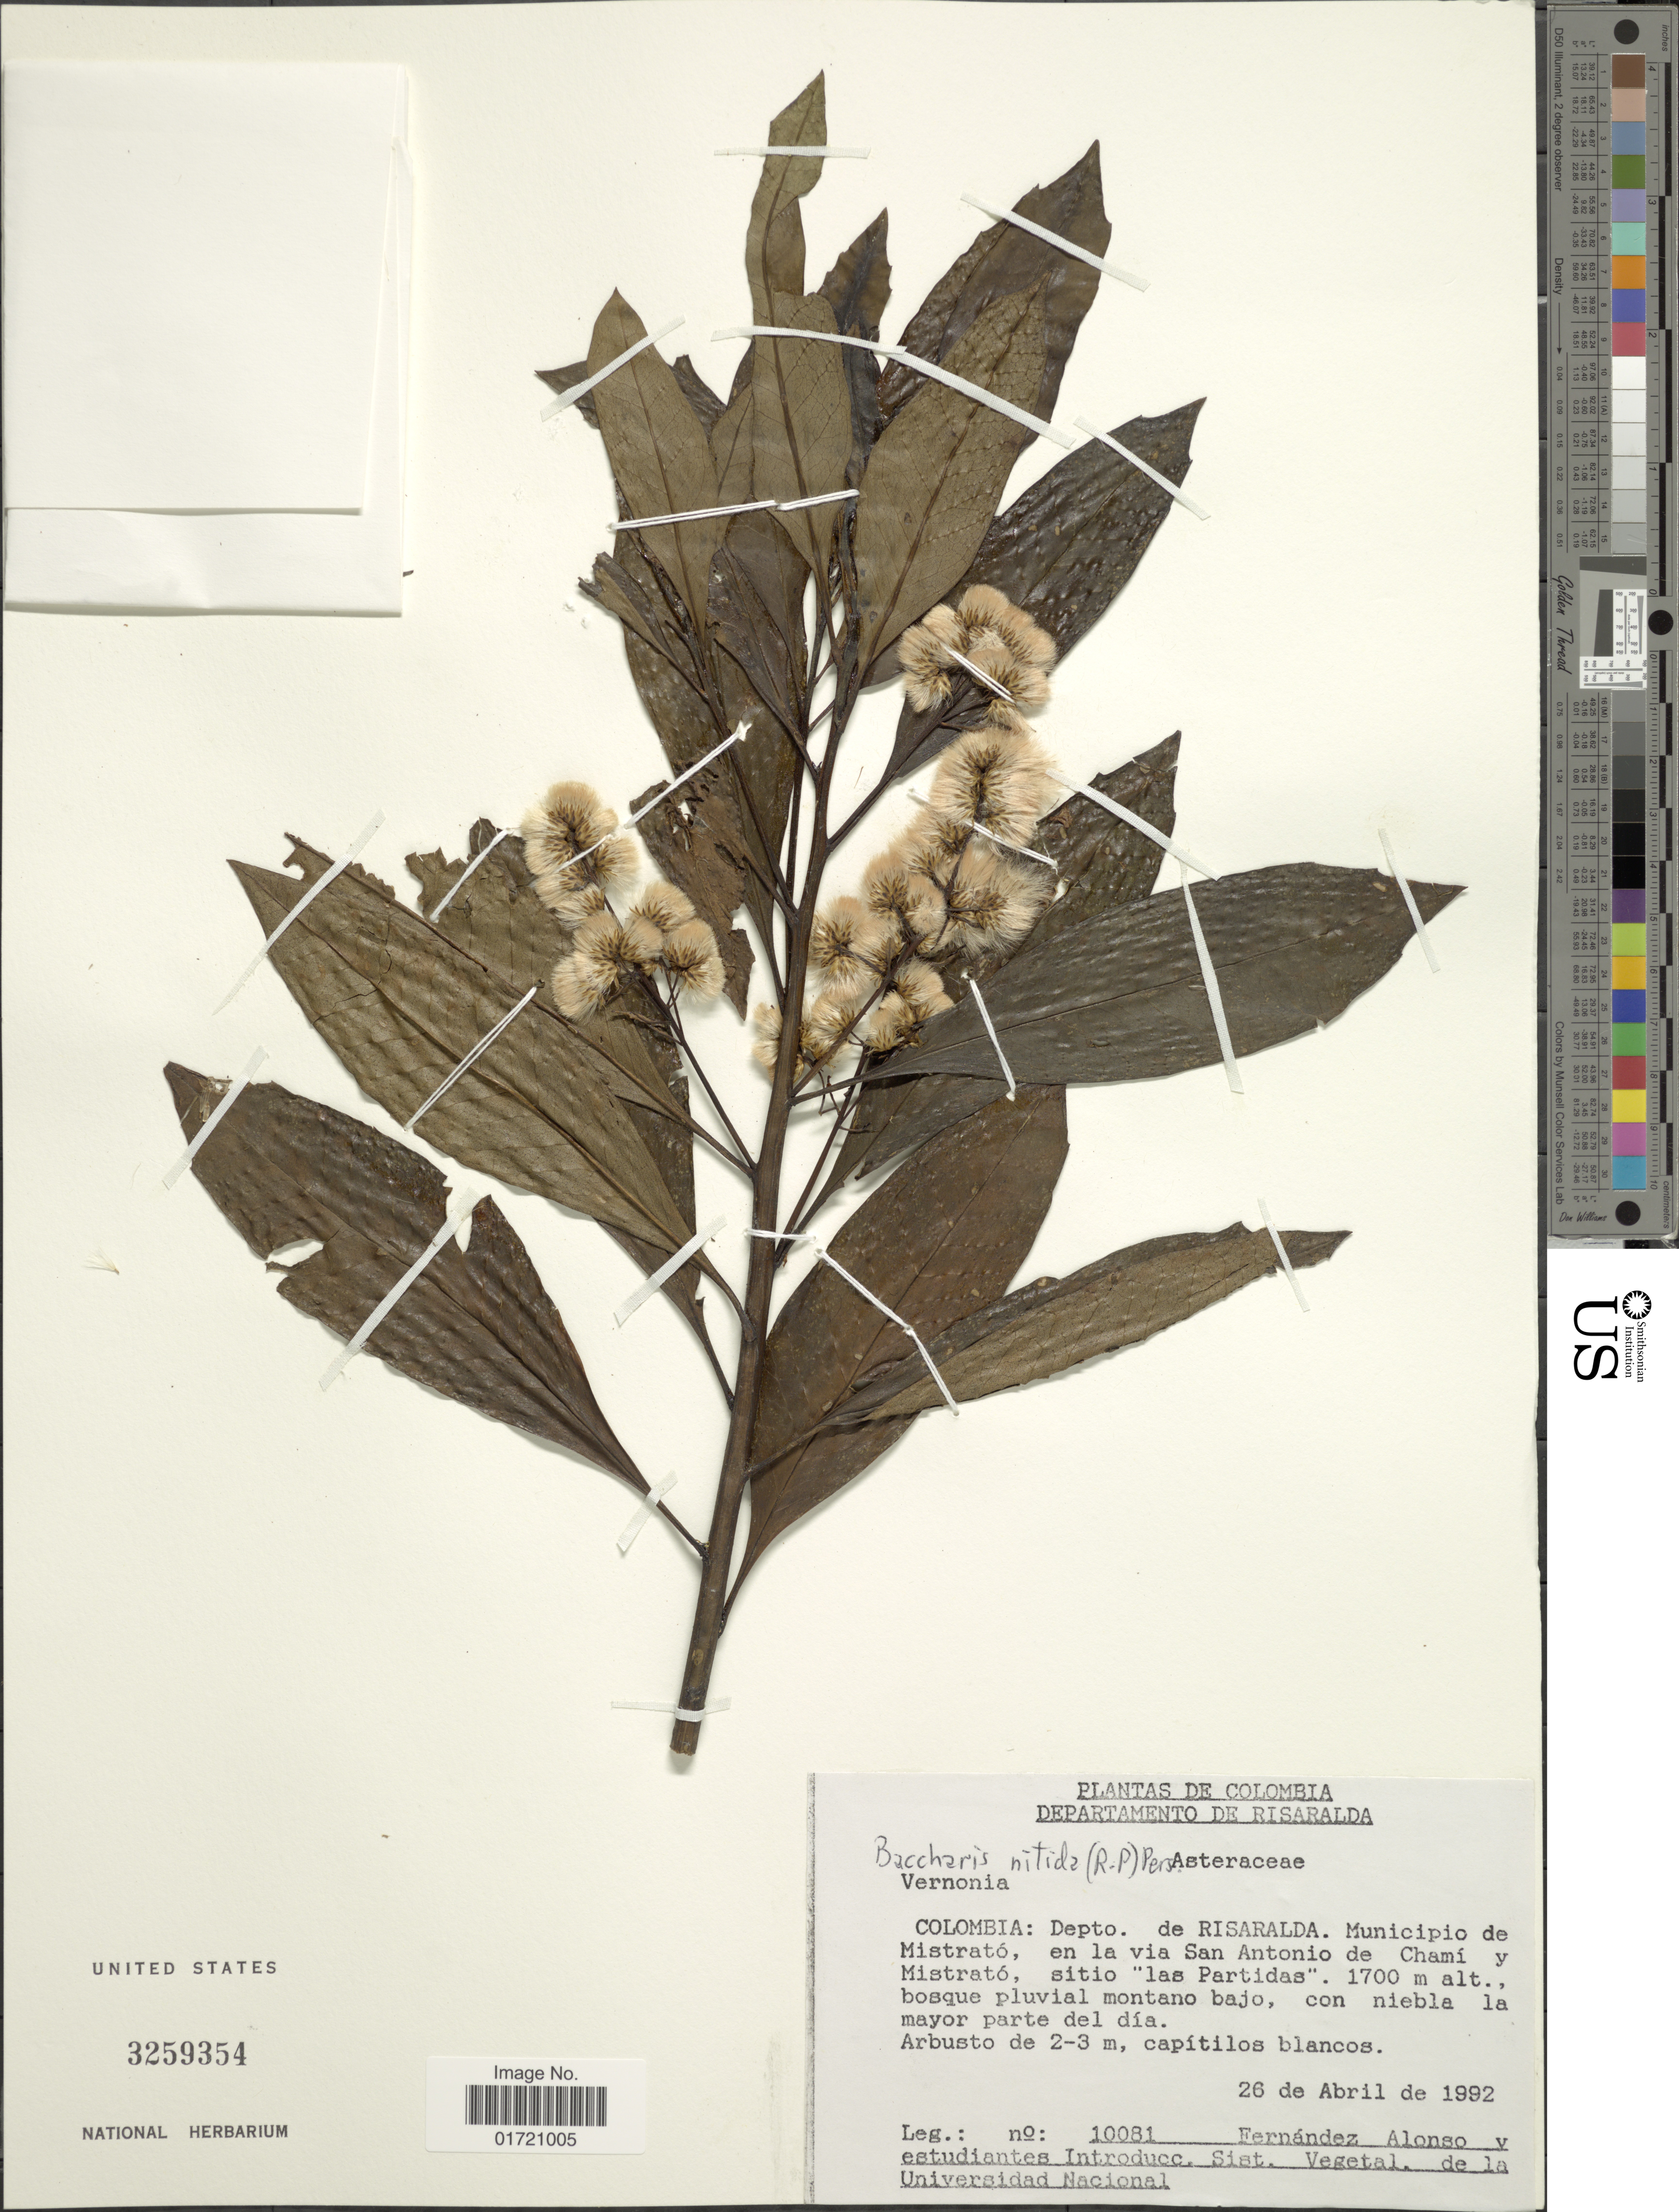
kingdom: Plantae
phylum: Tracheophyta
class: Magnoliopsida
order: Asterales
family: Asteraceae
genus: Baccharis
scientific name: Baccharis nitida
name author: (Ruiz & Pav.) Pers.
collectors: F. Alonso & Estudiantes Introducc. Sist. Vegetal. de la Universidad Nacional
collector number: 10081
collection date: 1992-04-26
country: Colombia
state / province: Risaralda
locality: Municipio de Mistrato, en la via San Antonio de Chami y Mistrato, sitio las Partidas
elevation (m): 1700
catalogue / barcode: US 3259354